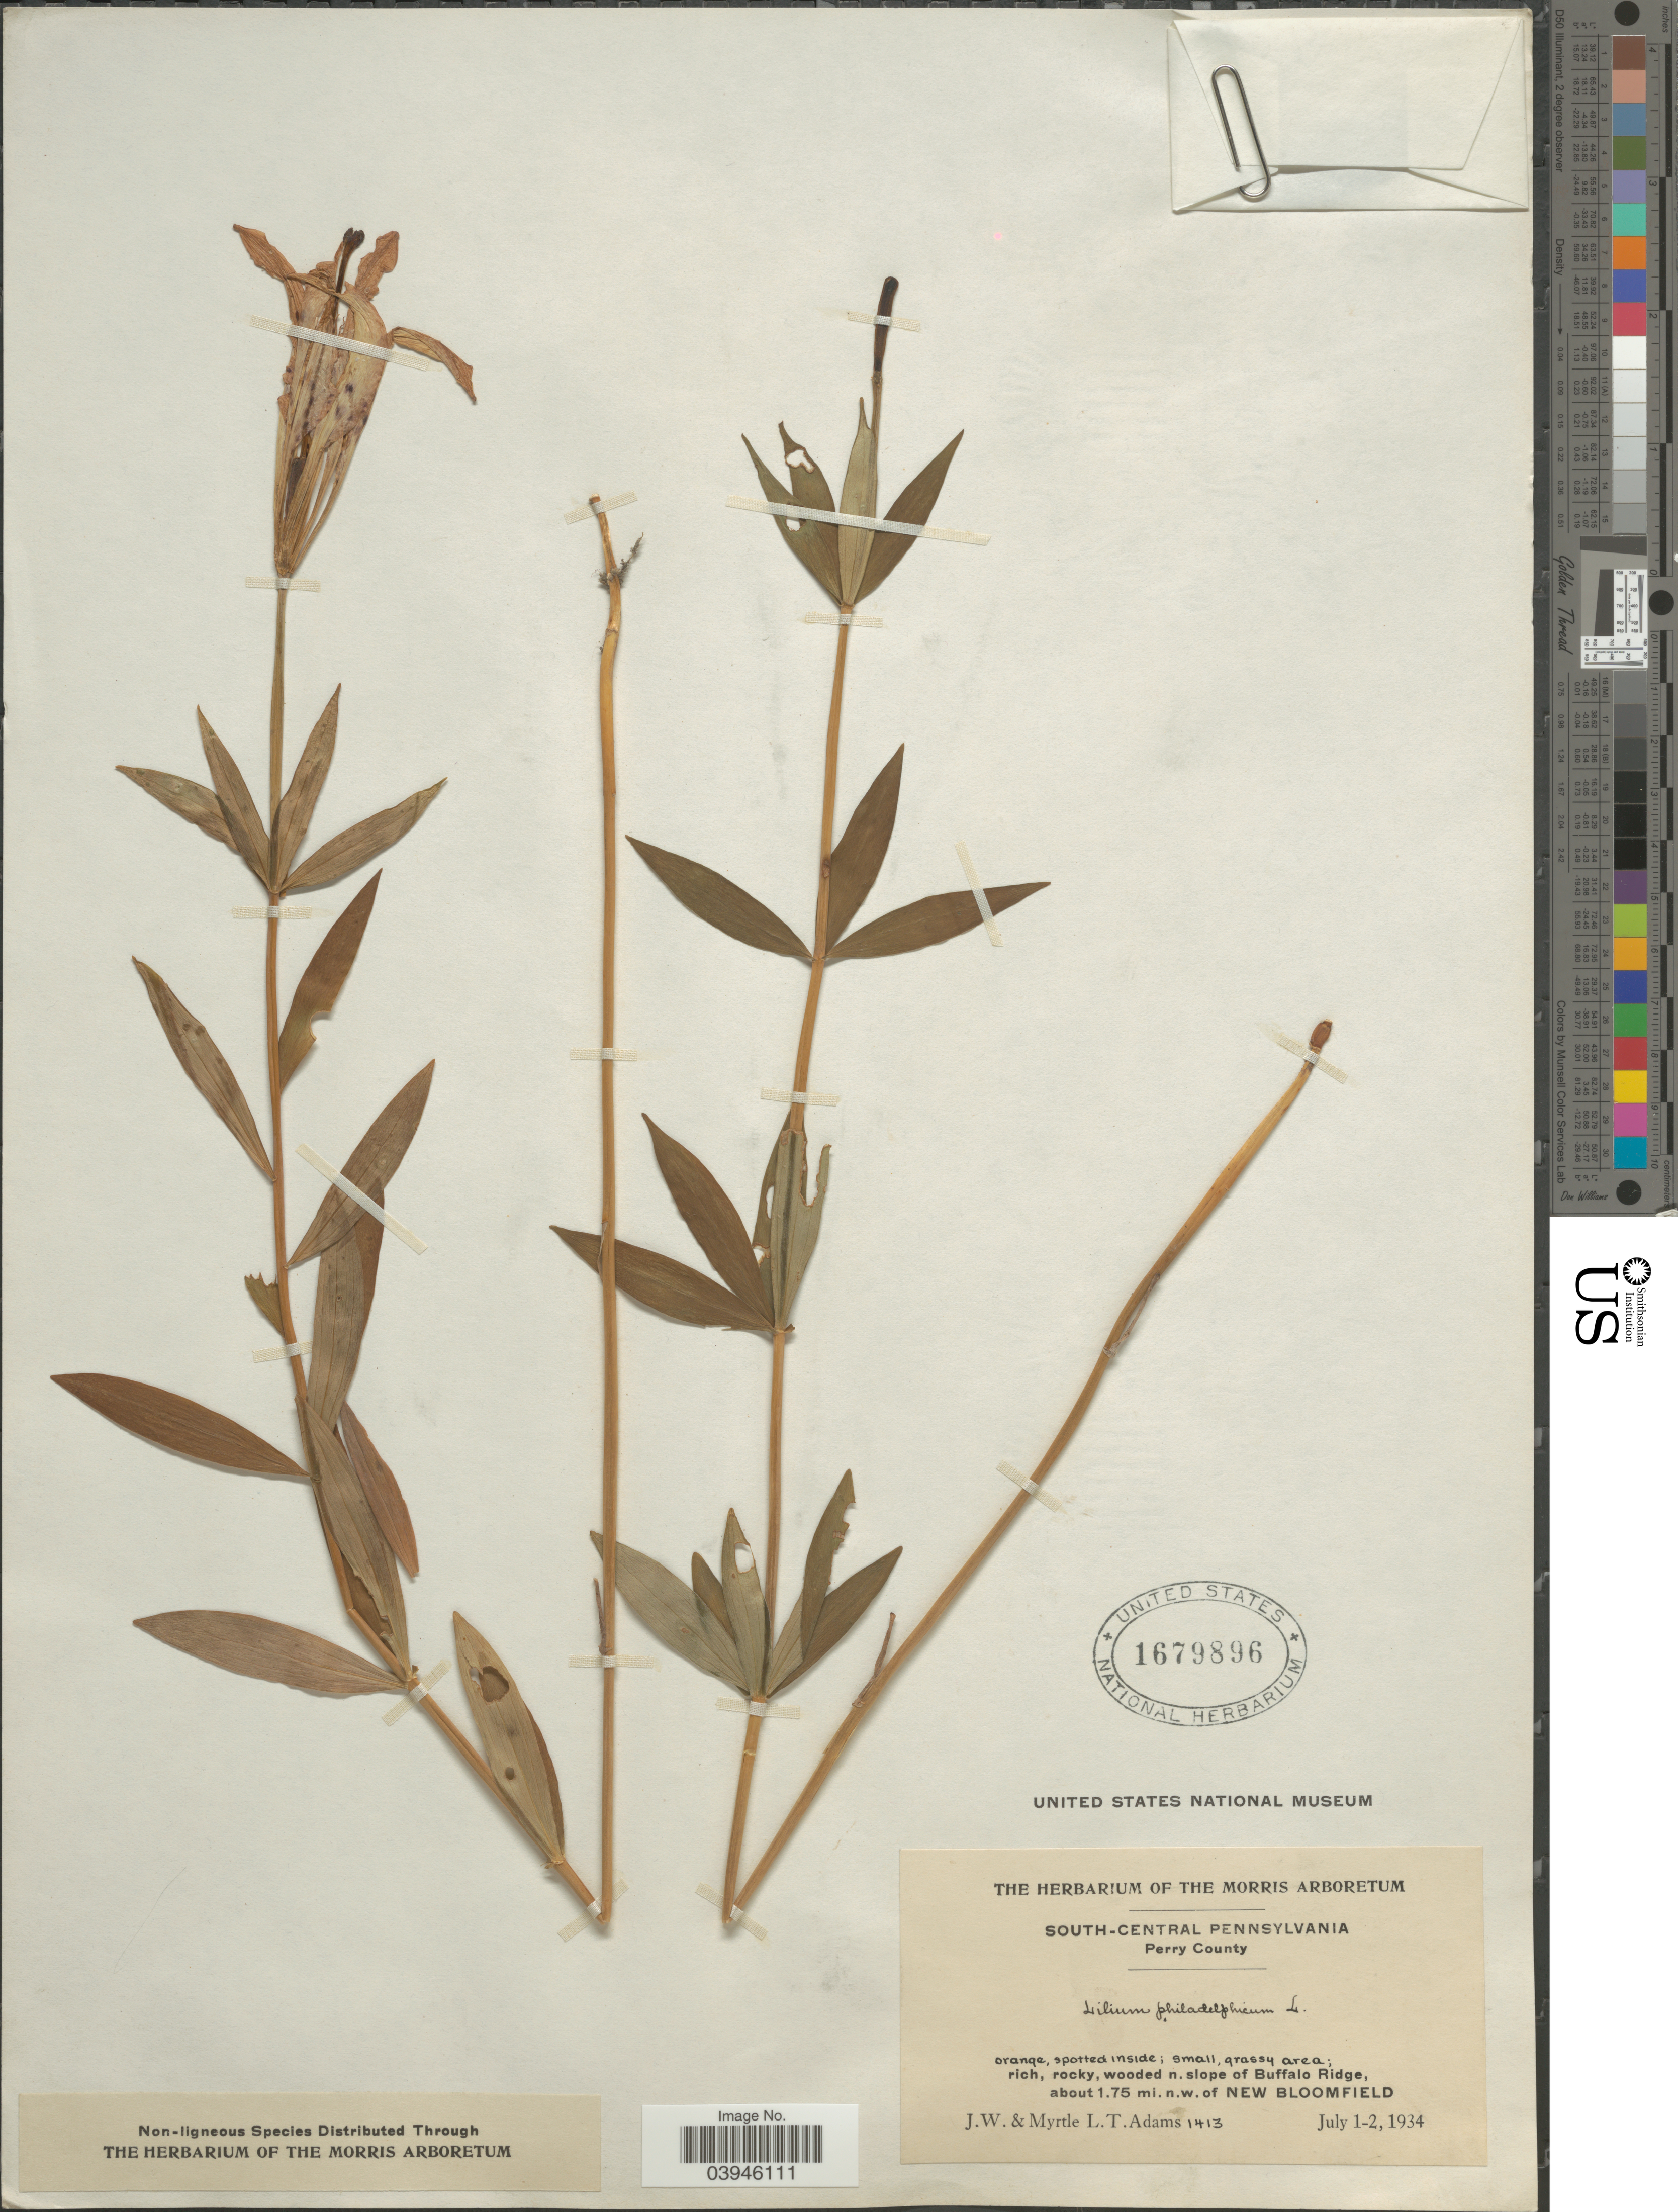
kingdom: Plantae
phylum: Tracheophyta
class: Liliopsida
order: Liliales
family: Liliaceae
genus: Lilium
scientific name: Lilium philadelphicum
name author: L.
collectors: J. Adams & M. Adams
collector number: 1413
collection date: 1934-07-01/1934-07-02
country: United States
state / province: Pennsylvania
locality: South-Central Pennsylvania. Perry County. N. slope of Buffalo Ridge, about 1.75 mi. n.w. of New Bloomfield.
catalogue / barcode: US 1679896